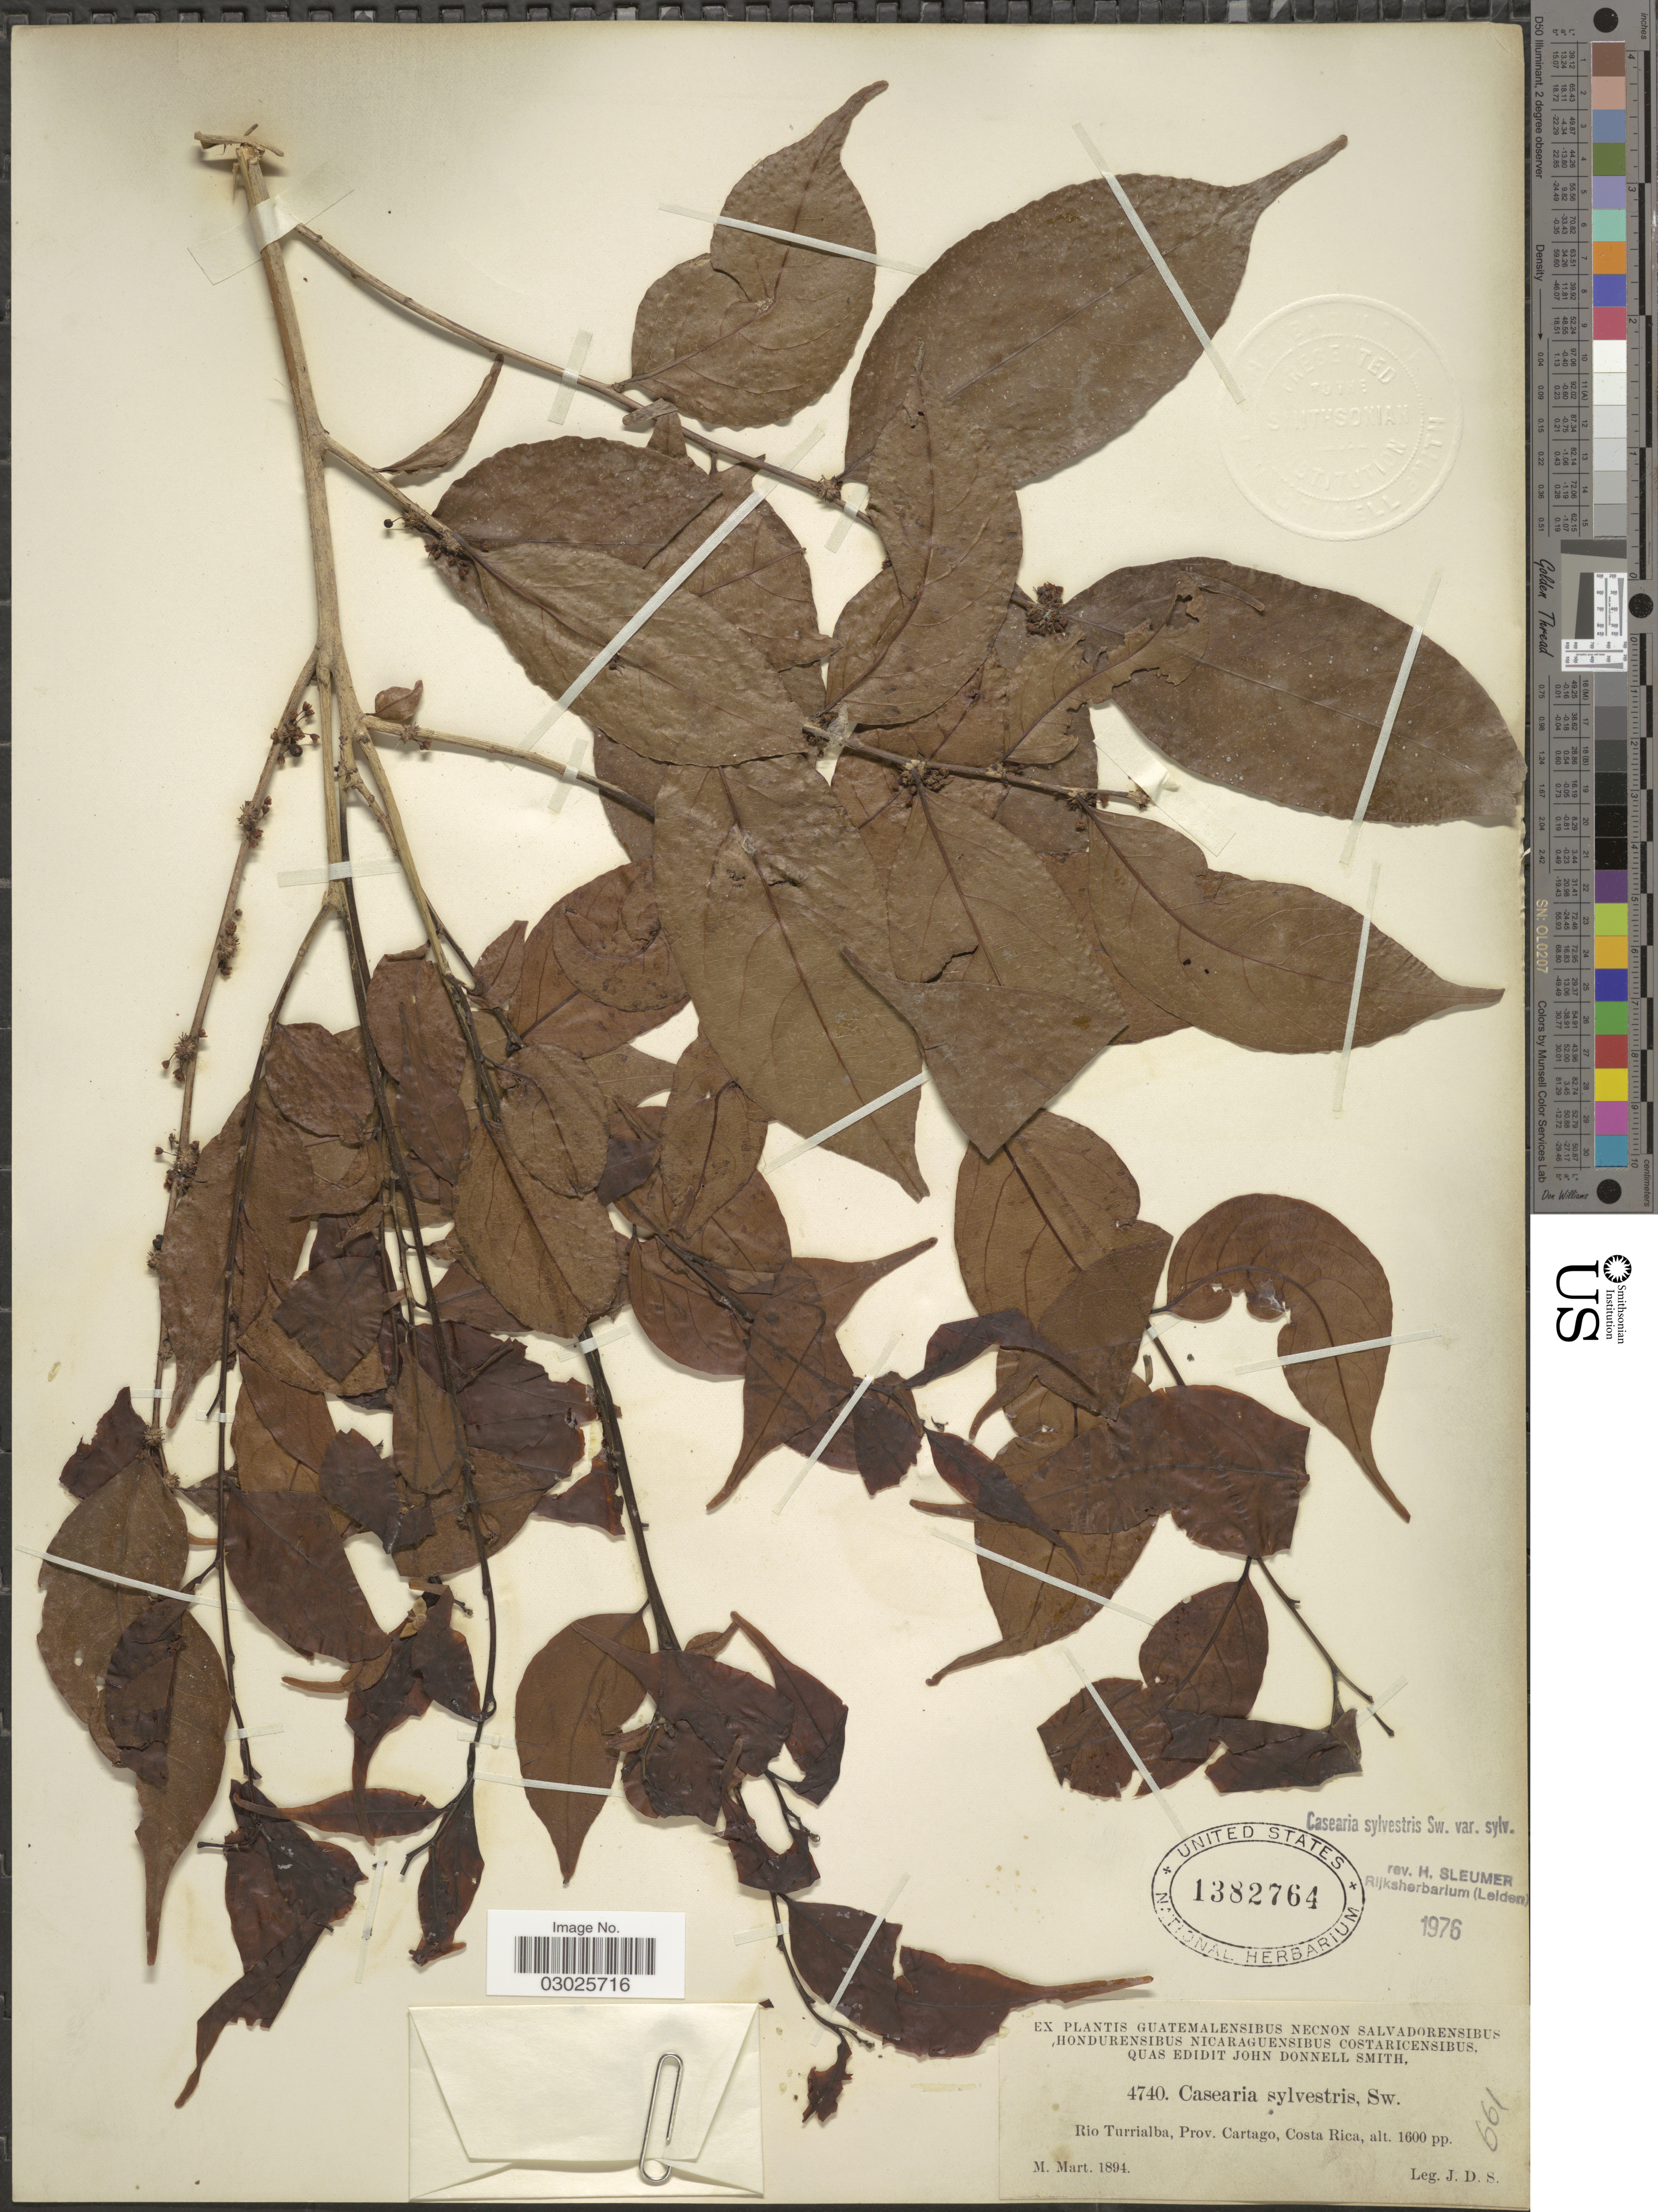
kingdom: Plantae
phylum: Tracheophyta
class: Magnoliopsida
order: Malpighiales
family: Salicaceae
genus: Casearia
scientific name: Casearia sylvestris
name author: Sw.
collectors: J. Donnell Smith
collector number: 4740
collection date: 1894-03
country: Costa Rica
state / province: Cartago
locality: Rio Turrialba.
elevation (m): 488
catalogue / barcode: US 1382764